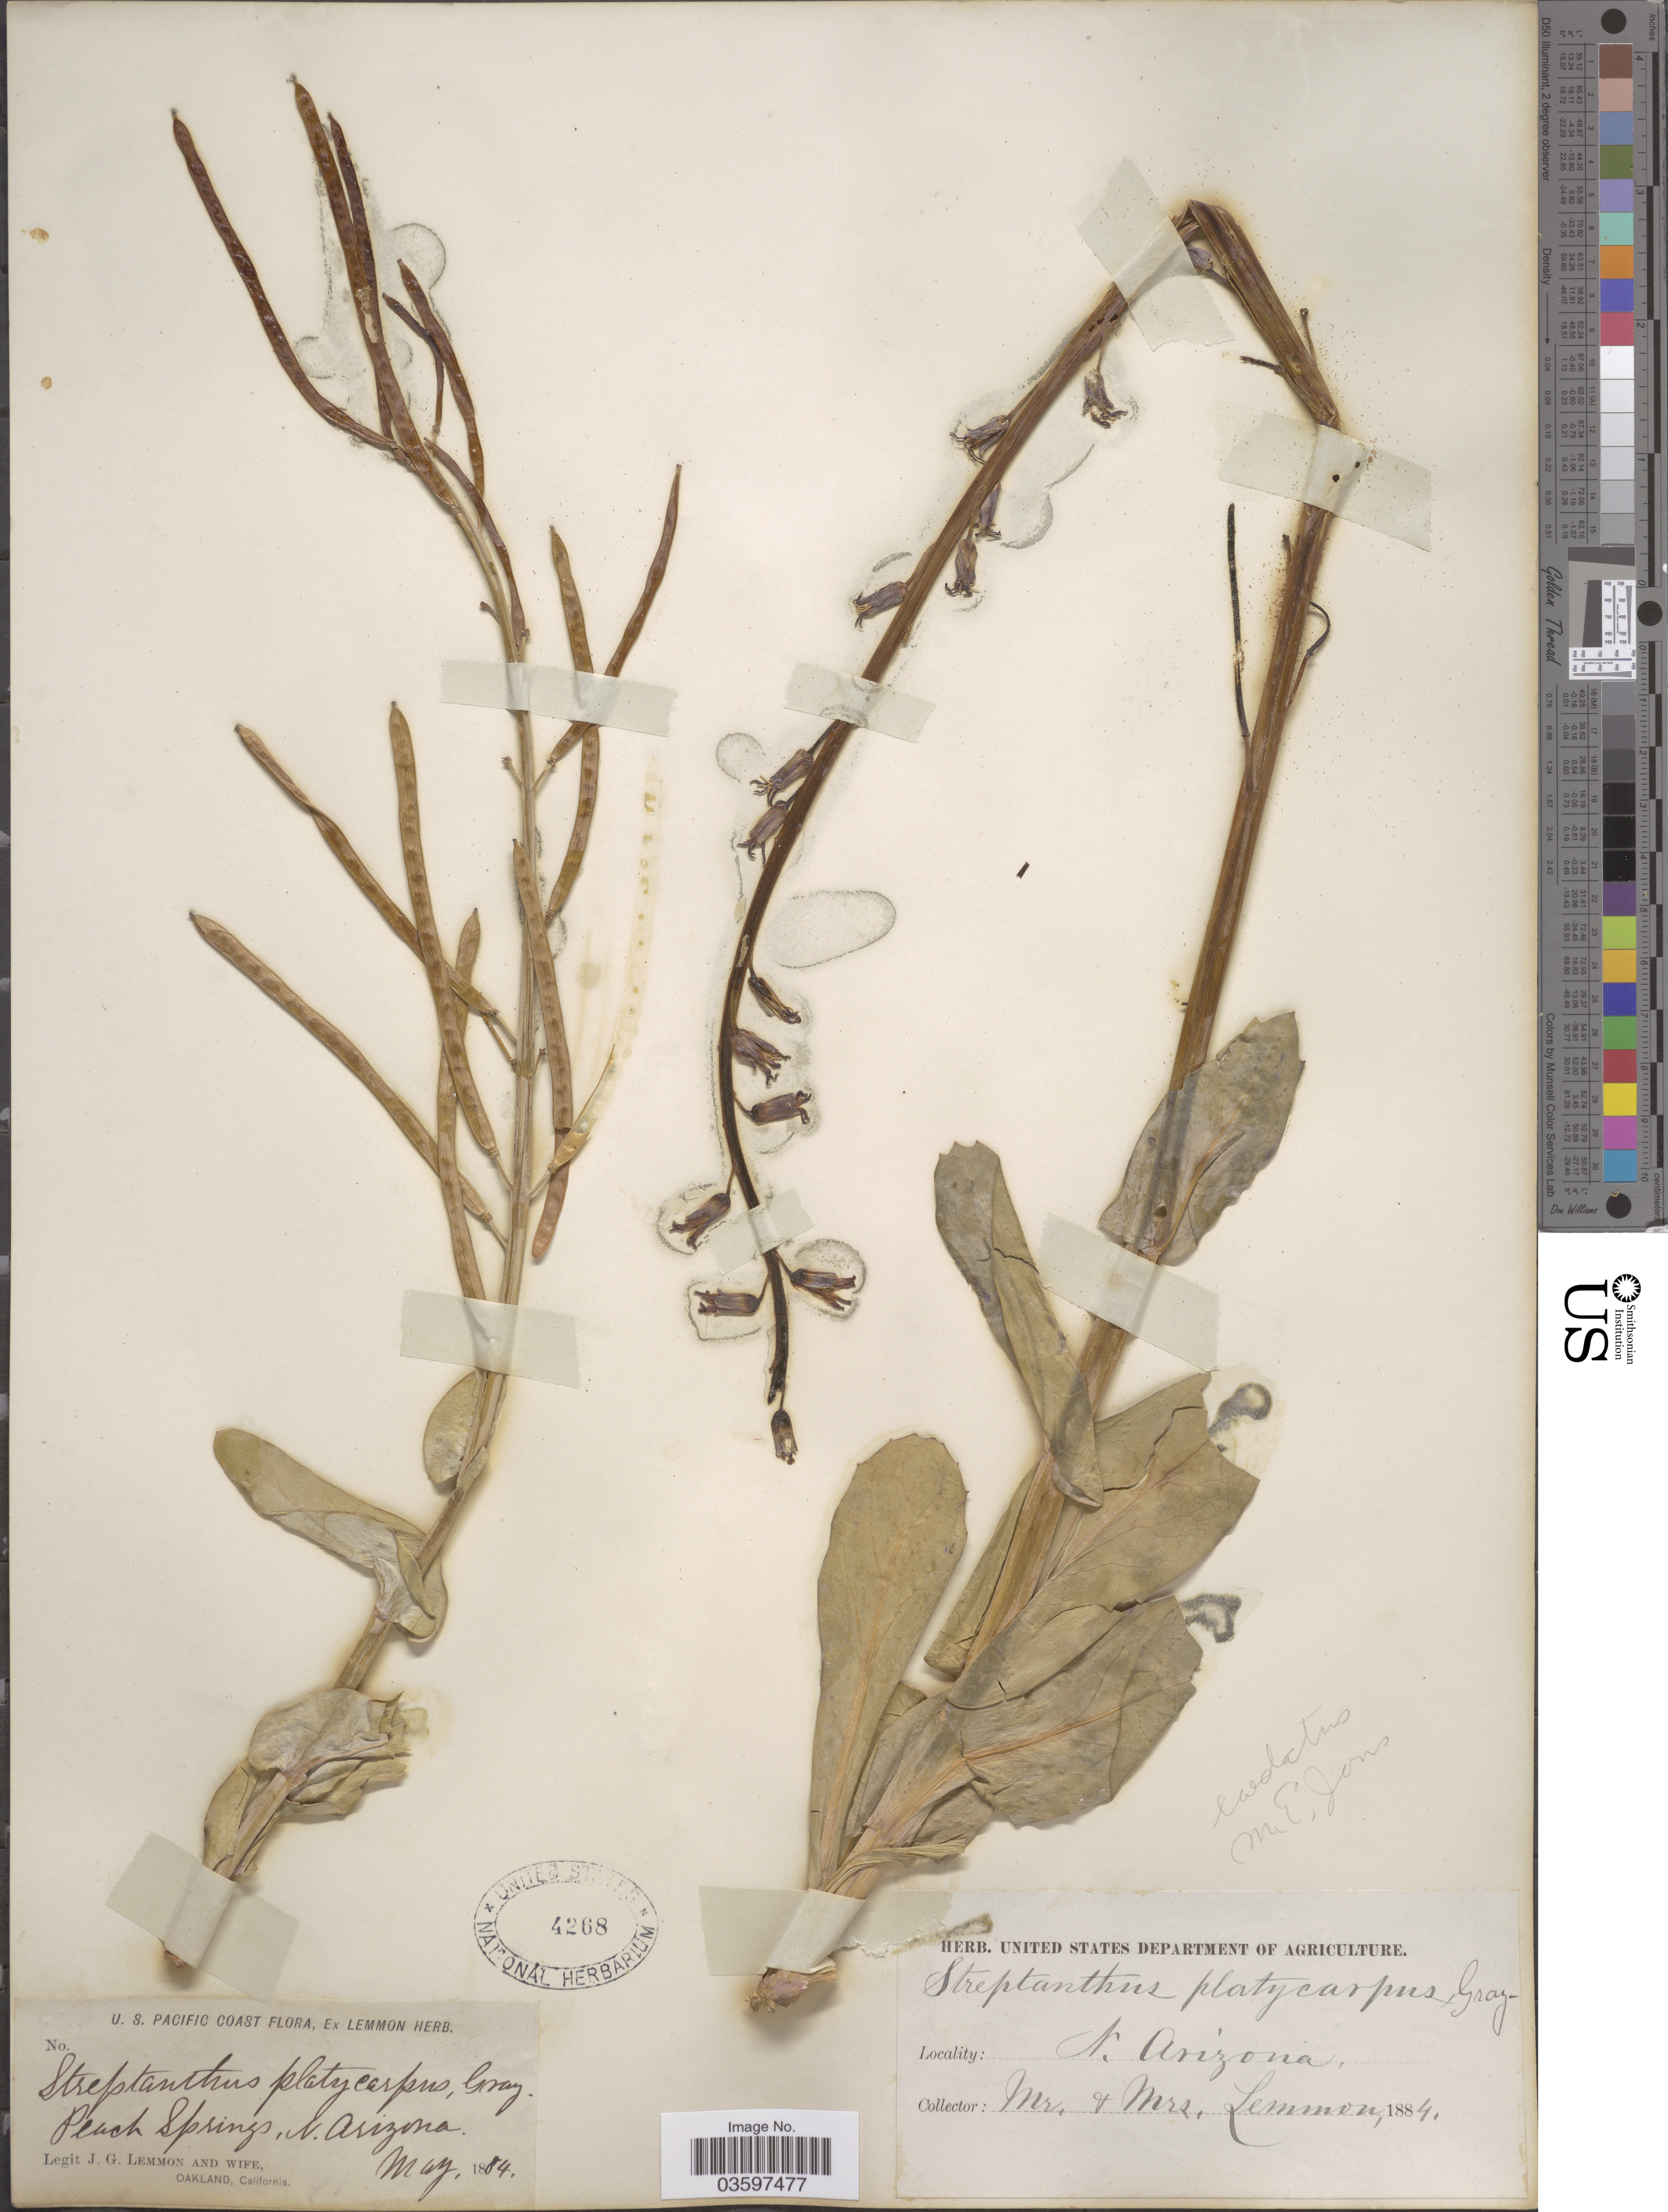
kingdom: Plantae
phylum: Tracheophyta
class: Magnoliopsida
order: Brassicales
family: Brassicaceae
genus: Streptanthus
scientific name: Streptanthus cordatus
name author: Nutt. ex Torr. & A. Gray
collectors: J. Lemmon & Mrs. J. G. Lemmon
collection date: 1884-05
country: United States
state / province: Arizona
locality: U.S. Pacific Coast. Peach Springs, N. Arizona.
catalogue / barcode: US 4268